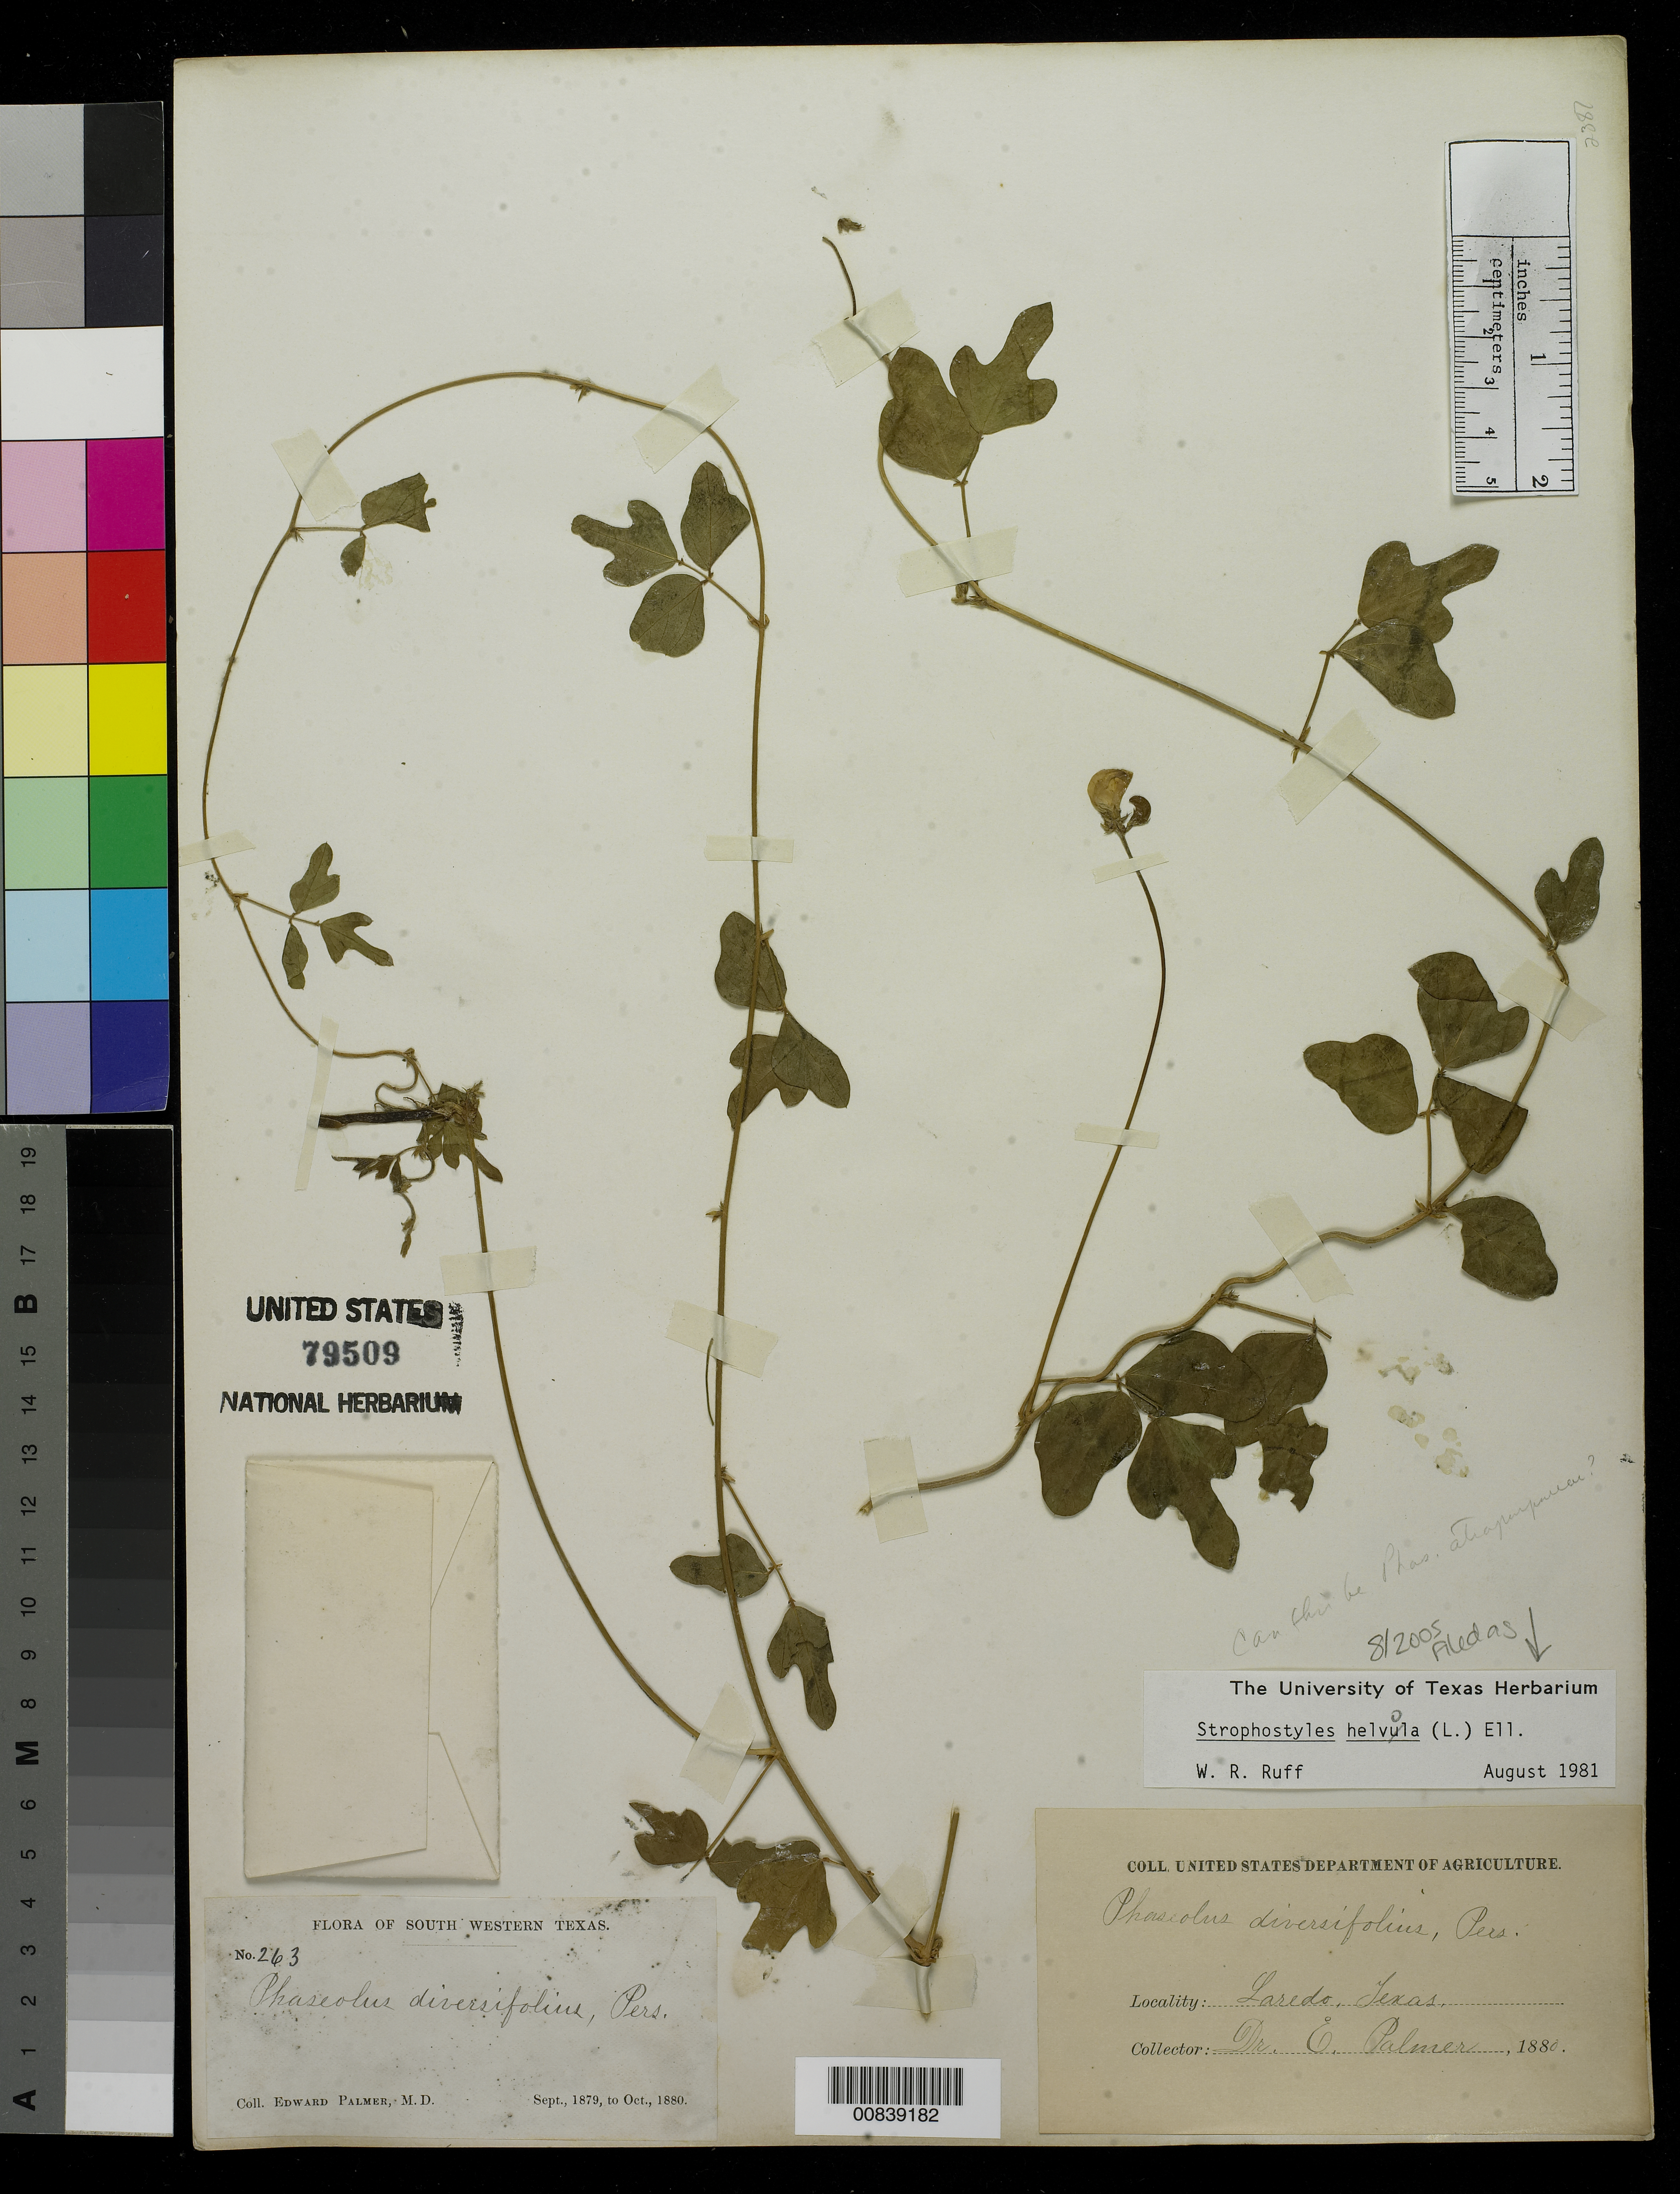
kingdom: Plantae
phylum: Tracheophyta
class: Magnoliopsida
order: Fabales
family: Fabaceae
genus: Strophostyles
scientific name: Strophostyles helvola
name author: (L.) Elliott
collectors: E. Palmer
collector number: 263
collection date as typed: Sep 1879 to -- Oct 1880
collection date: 1879-09/1880-10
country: United States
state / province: Texas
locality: Laredo, Texas.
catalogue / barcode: US 79509